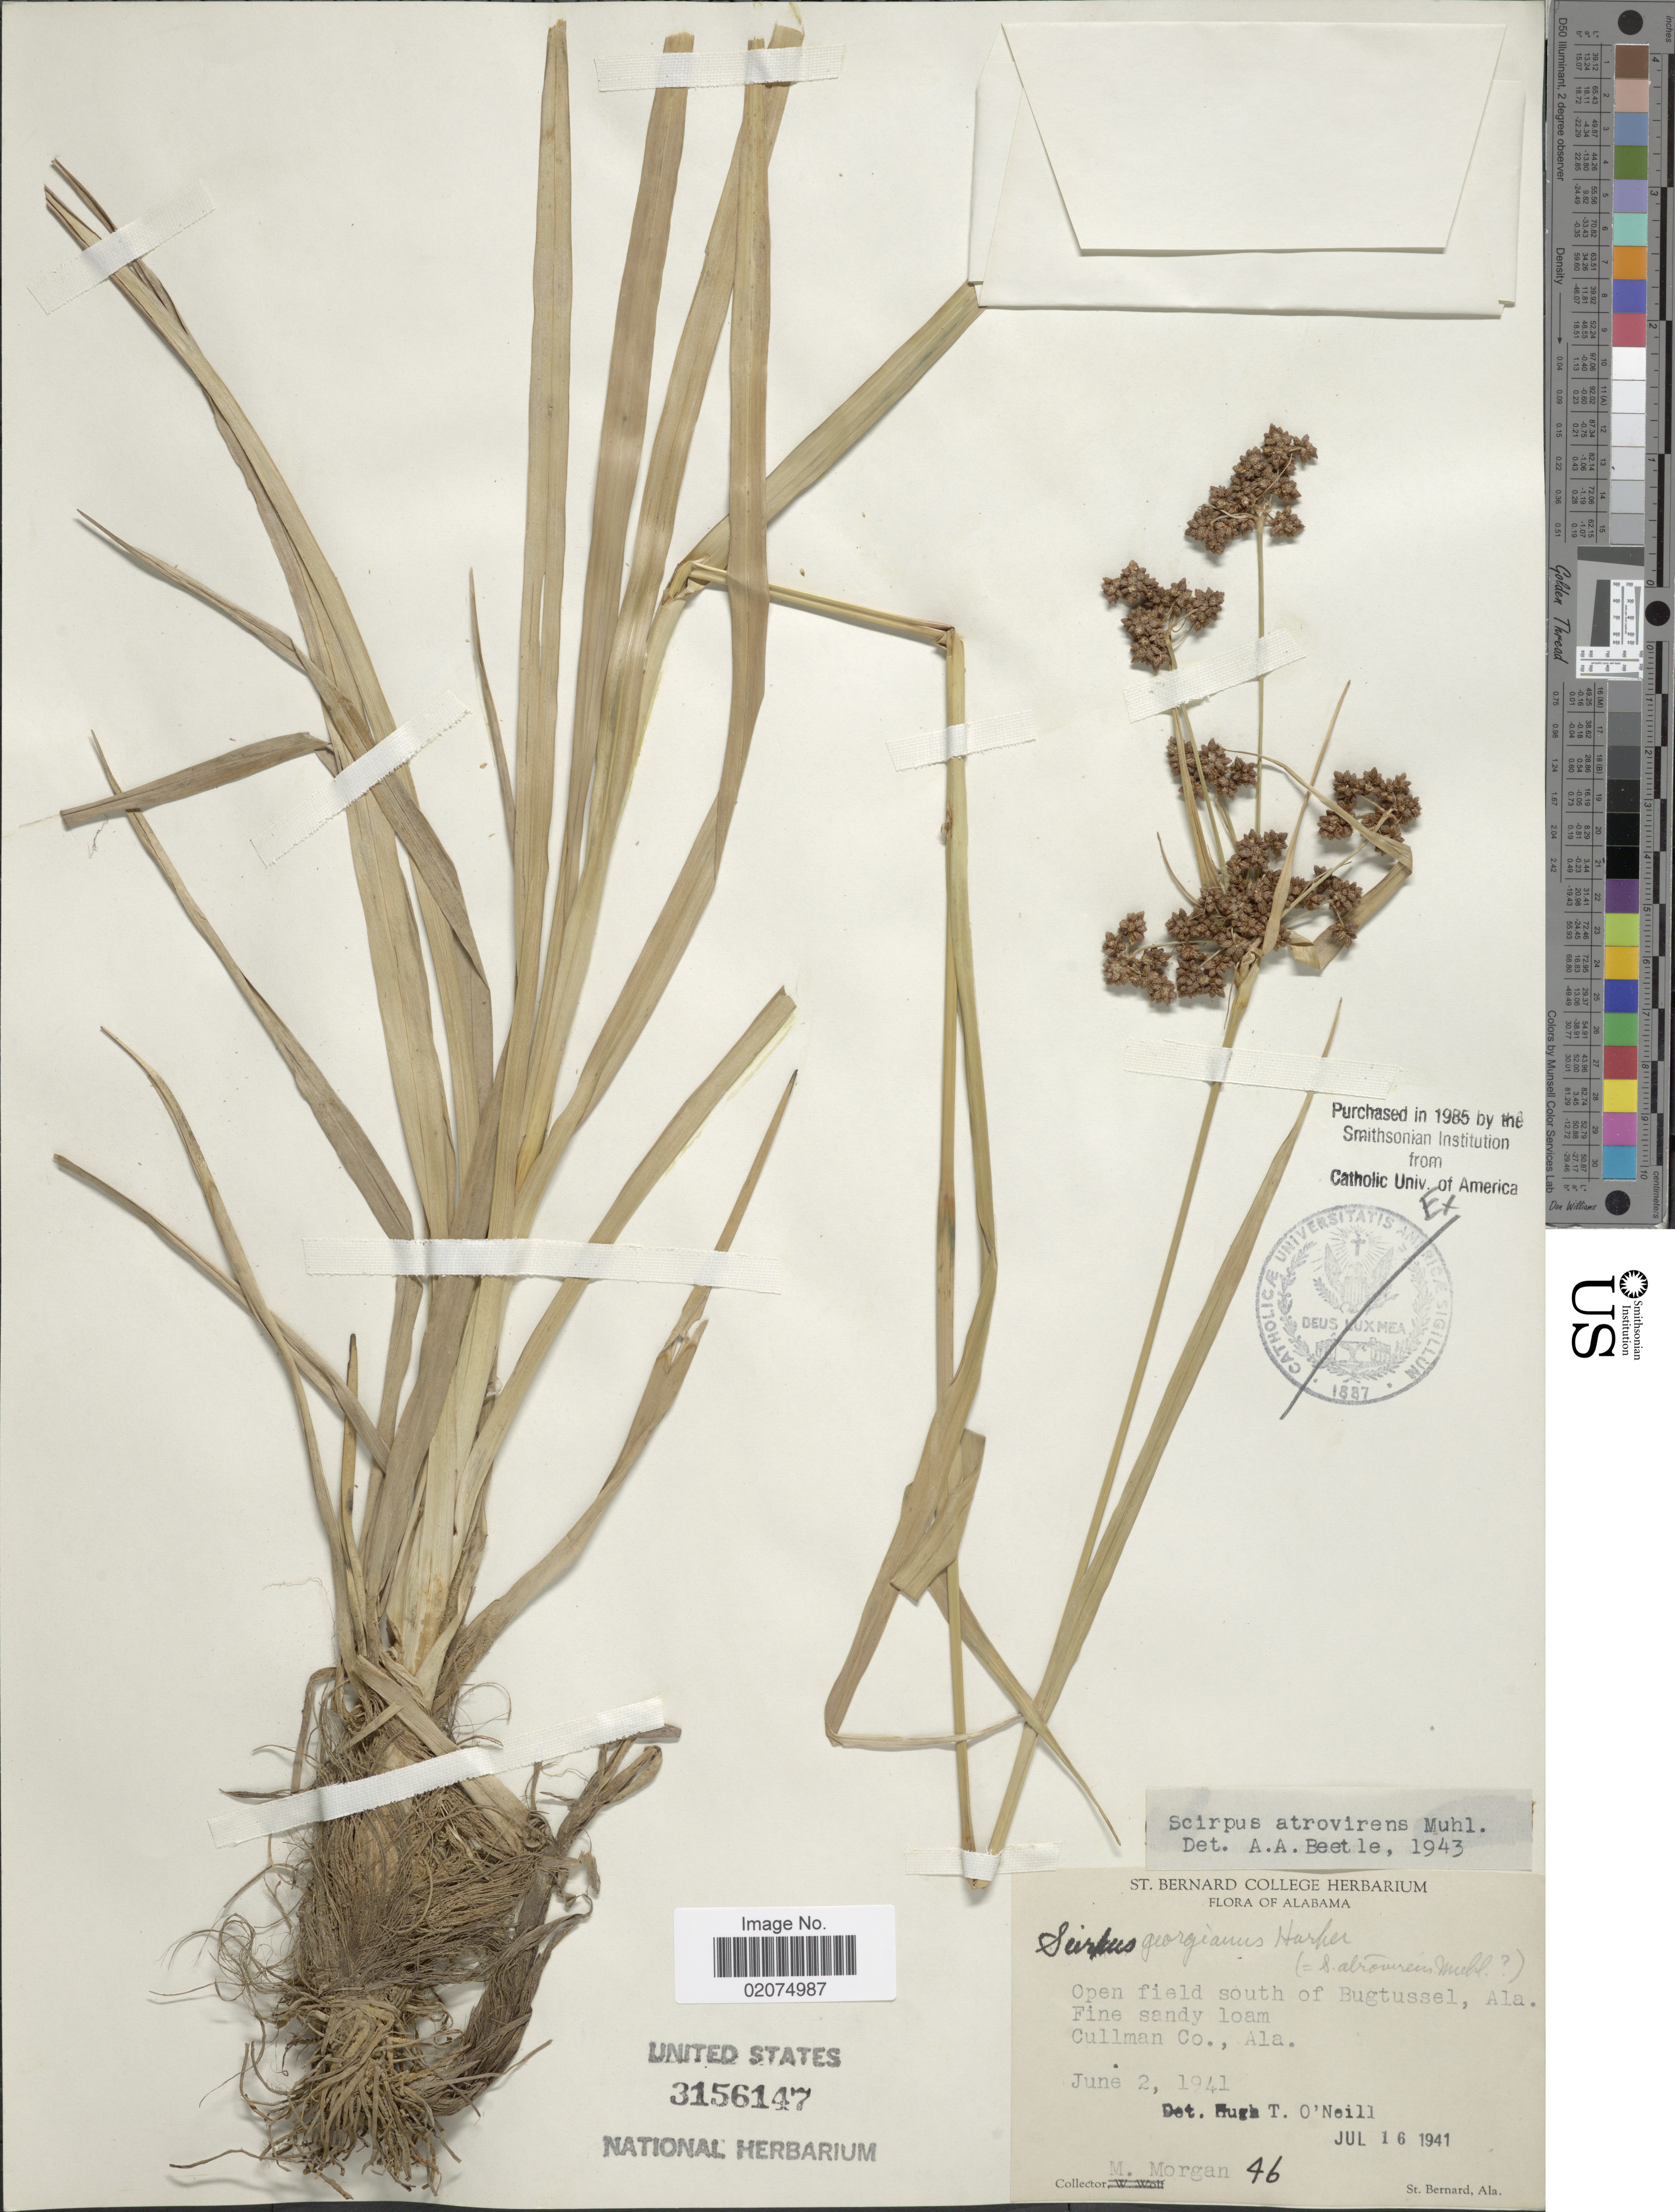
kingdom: Plantae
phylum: Tracheophyta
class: Liliopsida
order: Poales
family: Cyperaceae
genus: Scirpus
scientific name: Scirpus atrovirens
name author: Willd.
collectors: M. Morgan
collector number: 46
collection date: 1941-06-02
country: United States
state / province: Alabama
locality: South of Bugtussel, Ala., Cullman Co.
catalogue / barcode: US 3156147